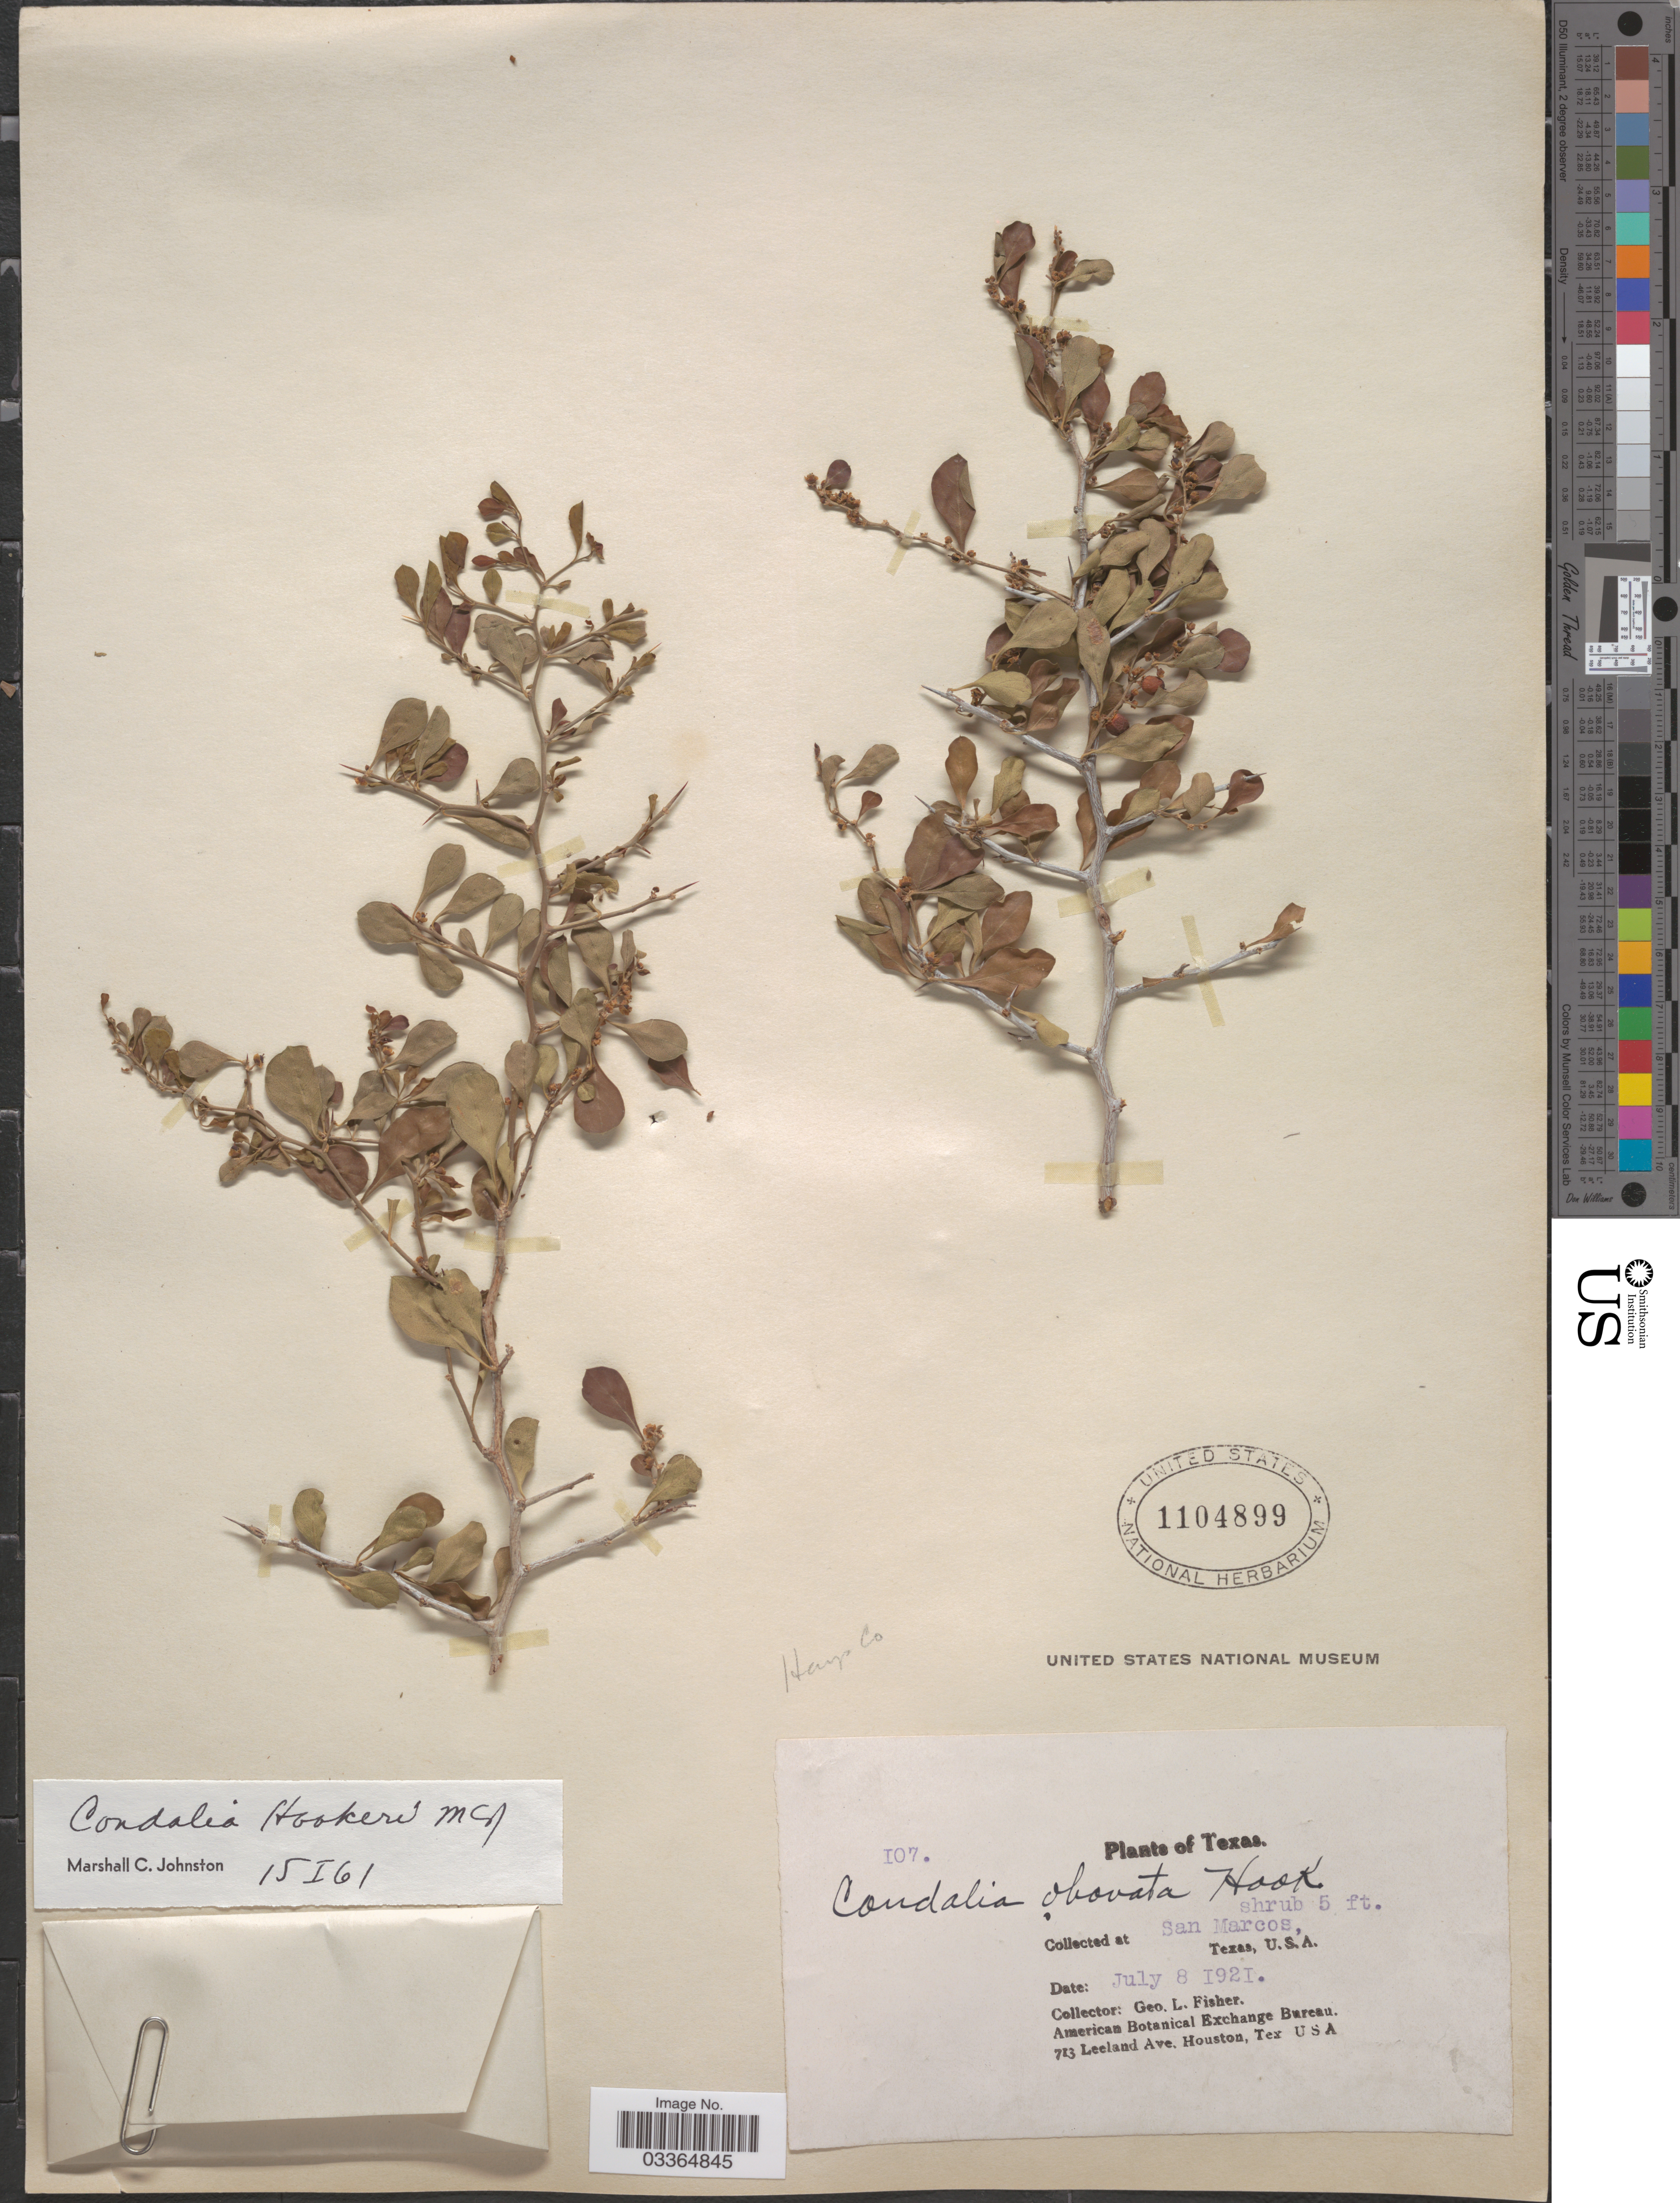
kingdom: Plantae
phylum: Tracheophyta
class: Magnoliopsida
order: Rosales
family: Rhamnaceae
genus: Condalia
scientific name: Condalia hookeri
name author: M.C. Johnst.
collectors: G. L. Fisher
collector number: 107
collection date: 1921-07-08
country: United States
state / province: Texas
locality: San Marcos.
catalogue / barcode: US 1104899